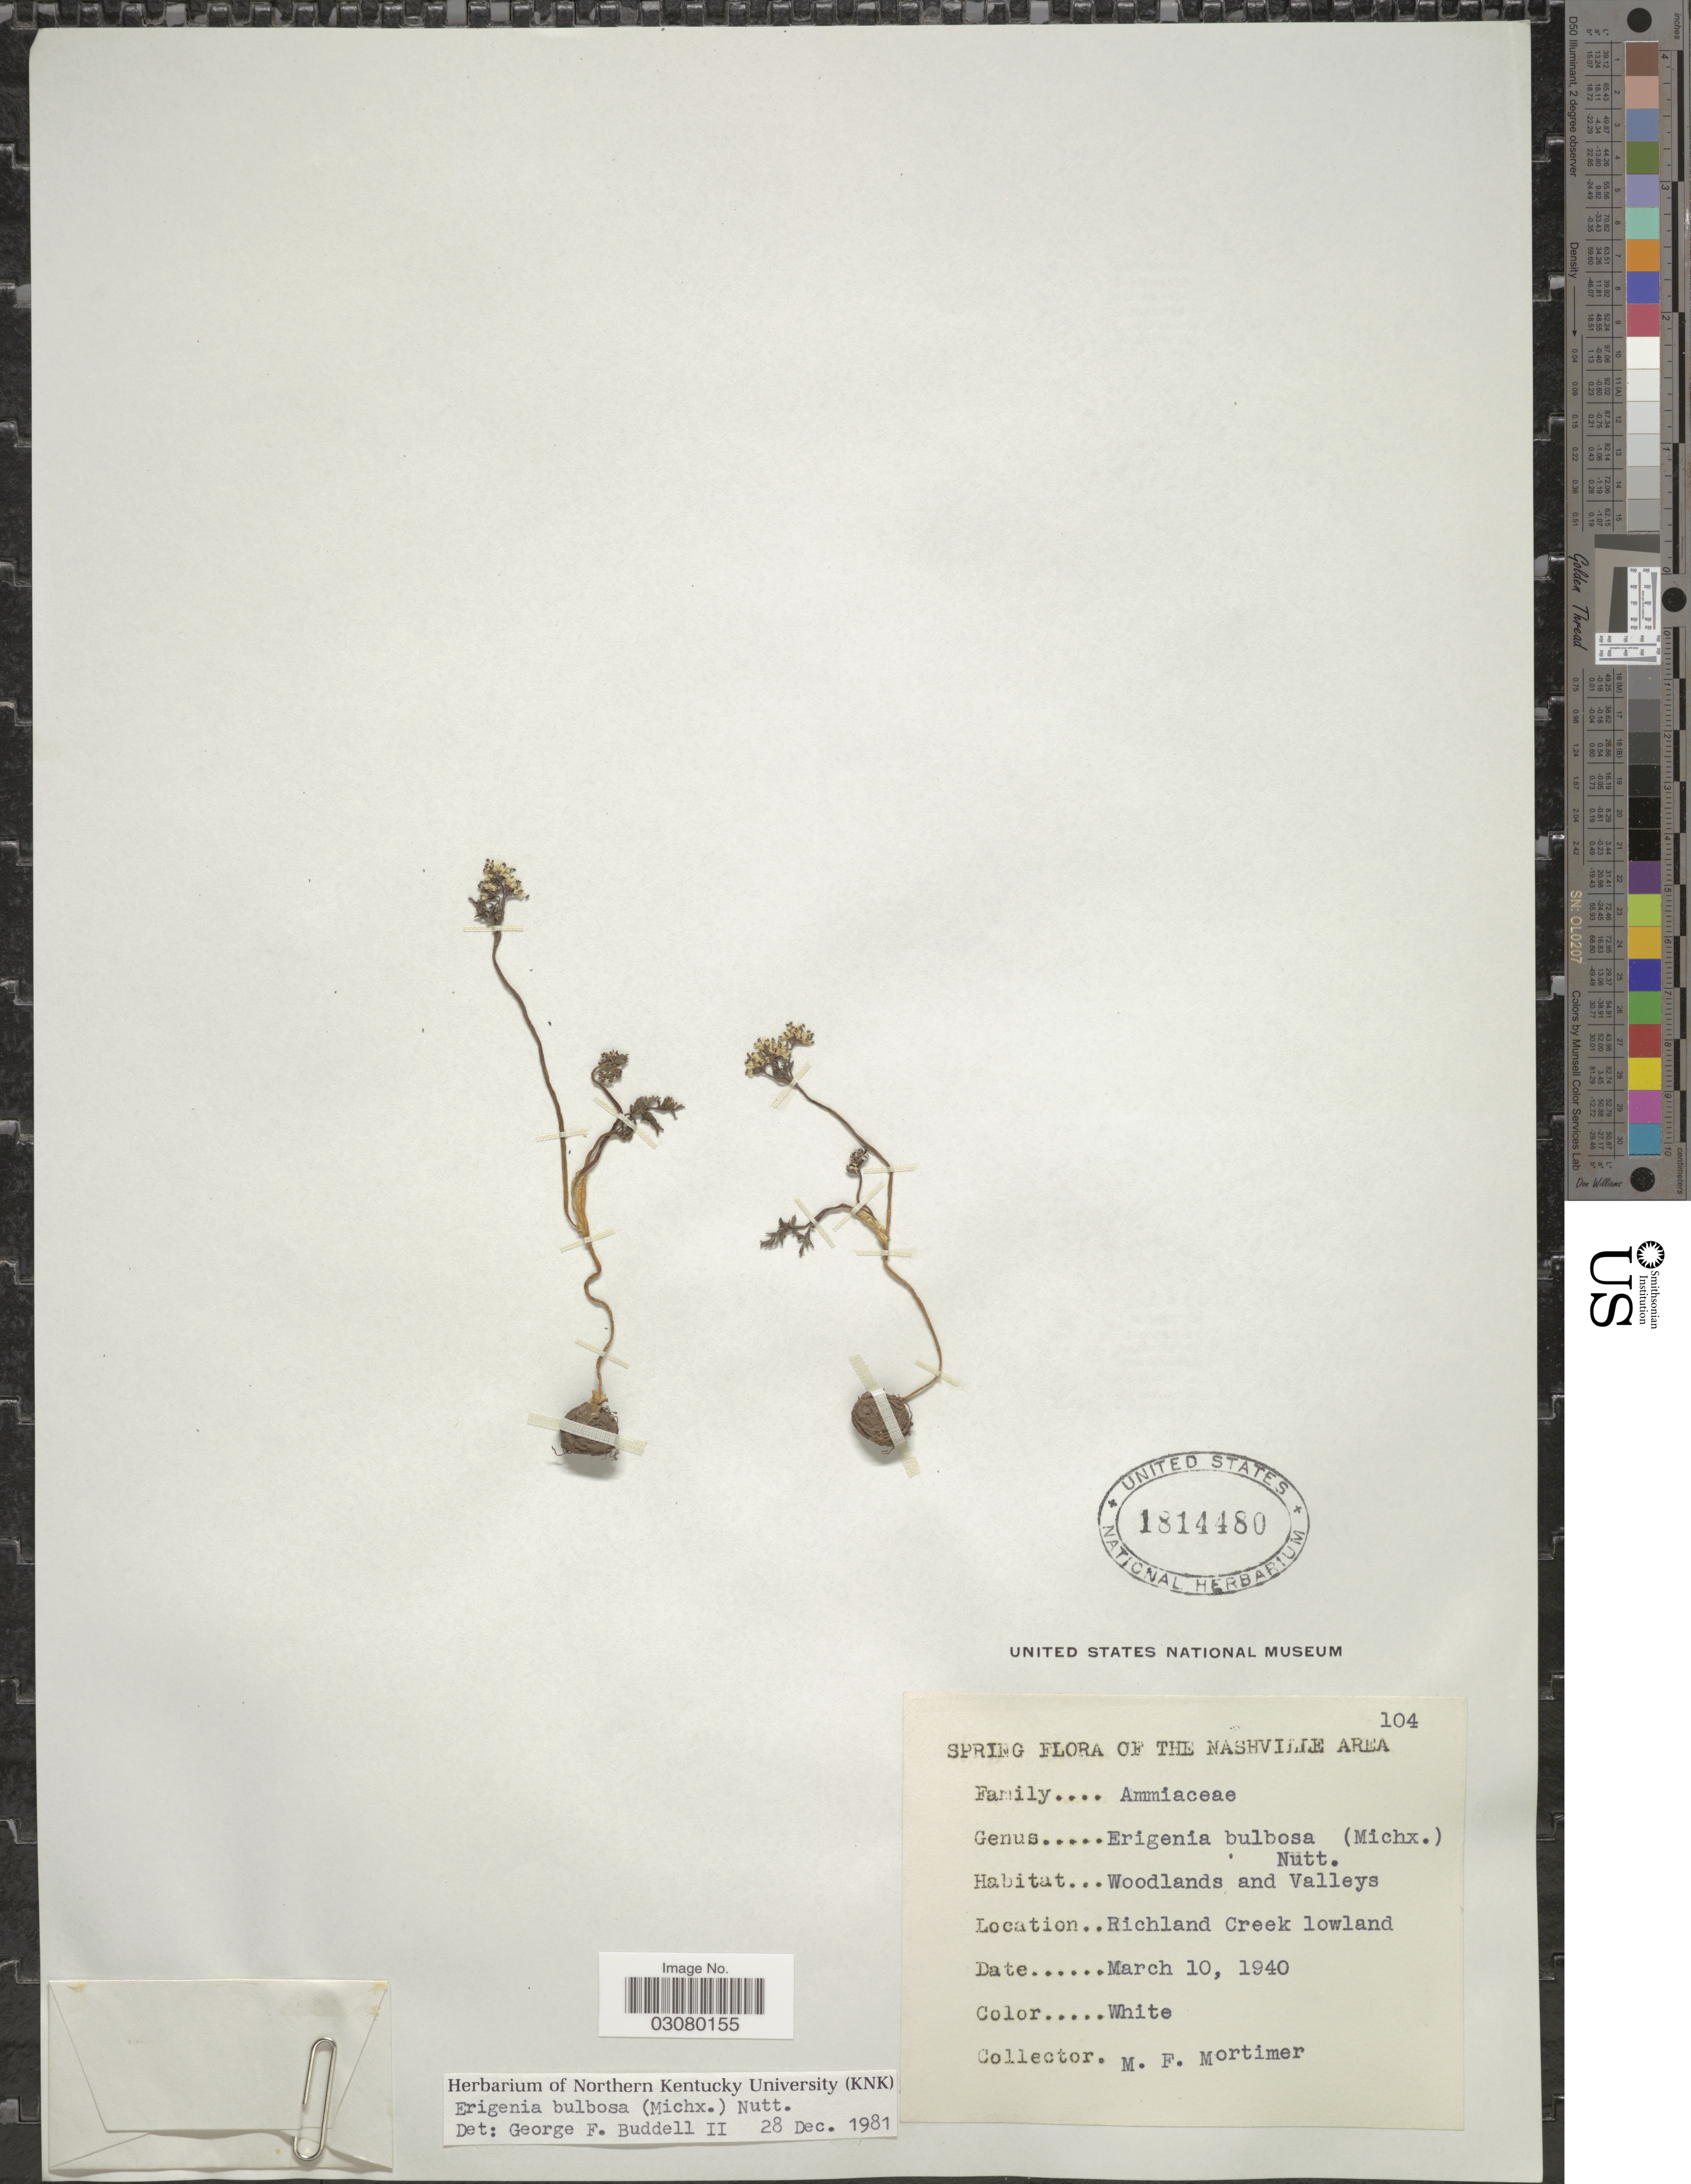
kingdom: Plantae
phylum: Tracheophyta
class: Magnoliopsida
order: Apiales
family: Apiaceae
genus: Erigenia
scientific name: Erigenia bulbosa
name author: (Michx.) Nutt.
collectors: M. Mortimer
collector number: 104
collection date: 1940-03-10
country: United States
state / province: Tennessee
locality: Nashville Area. Richland Creek lowland.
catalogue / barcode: US 1814480